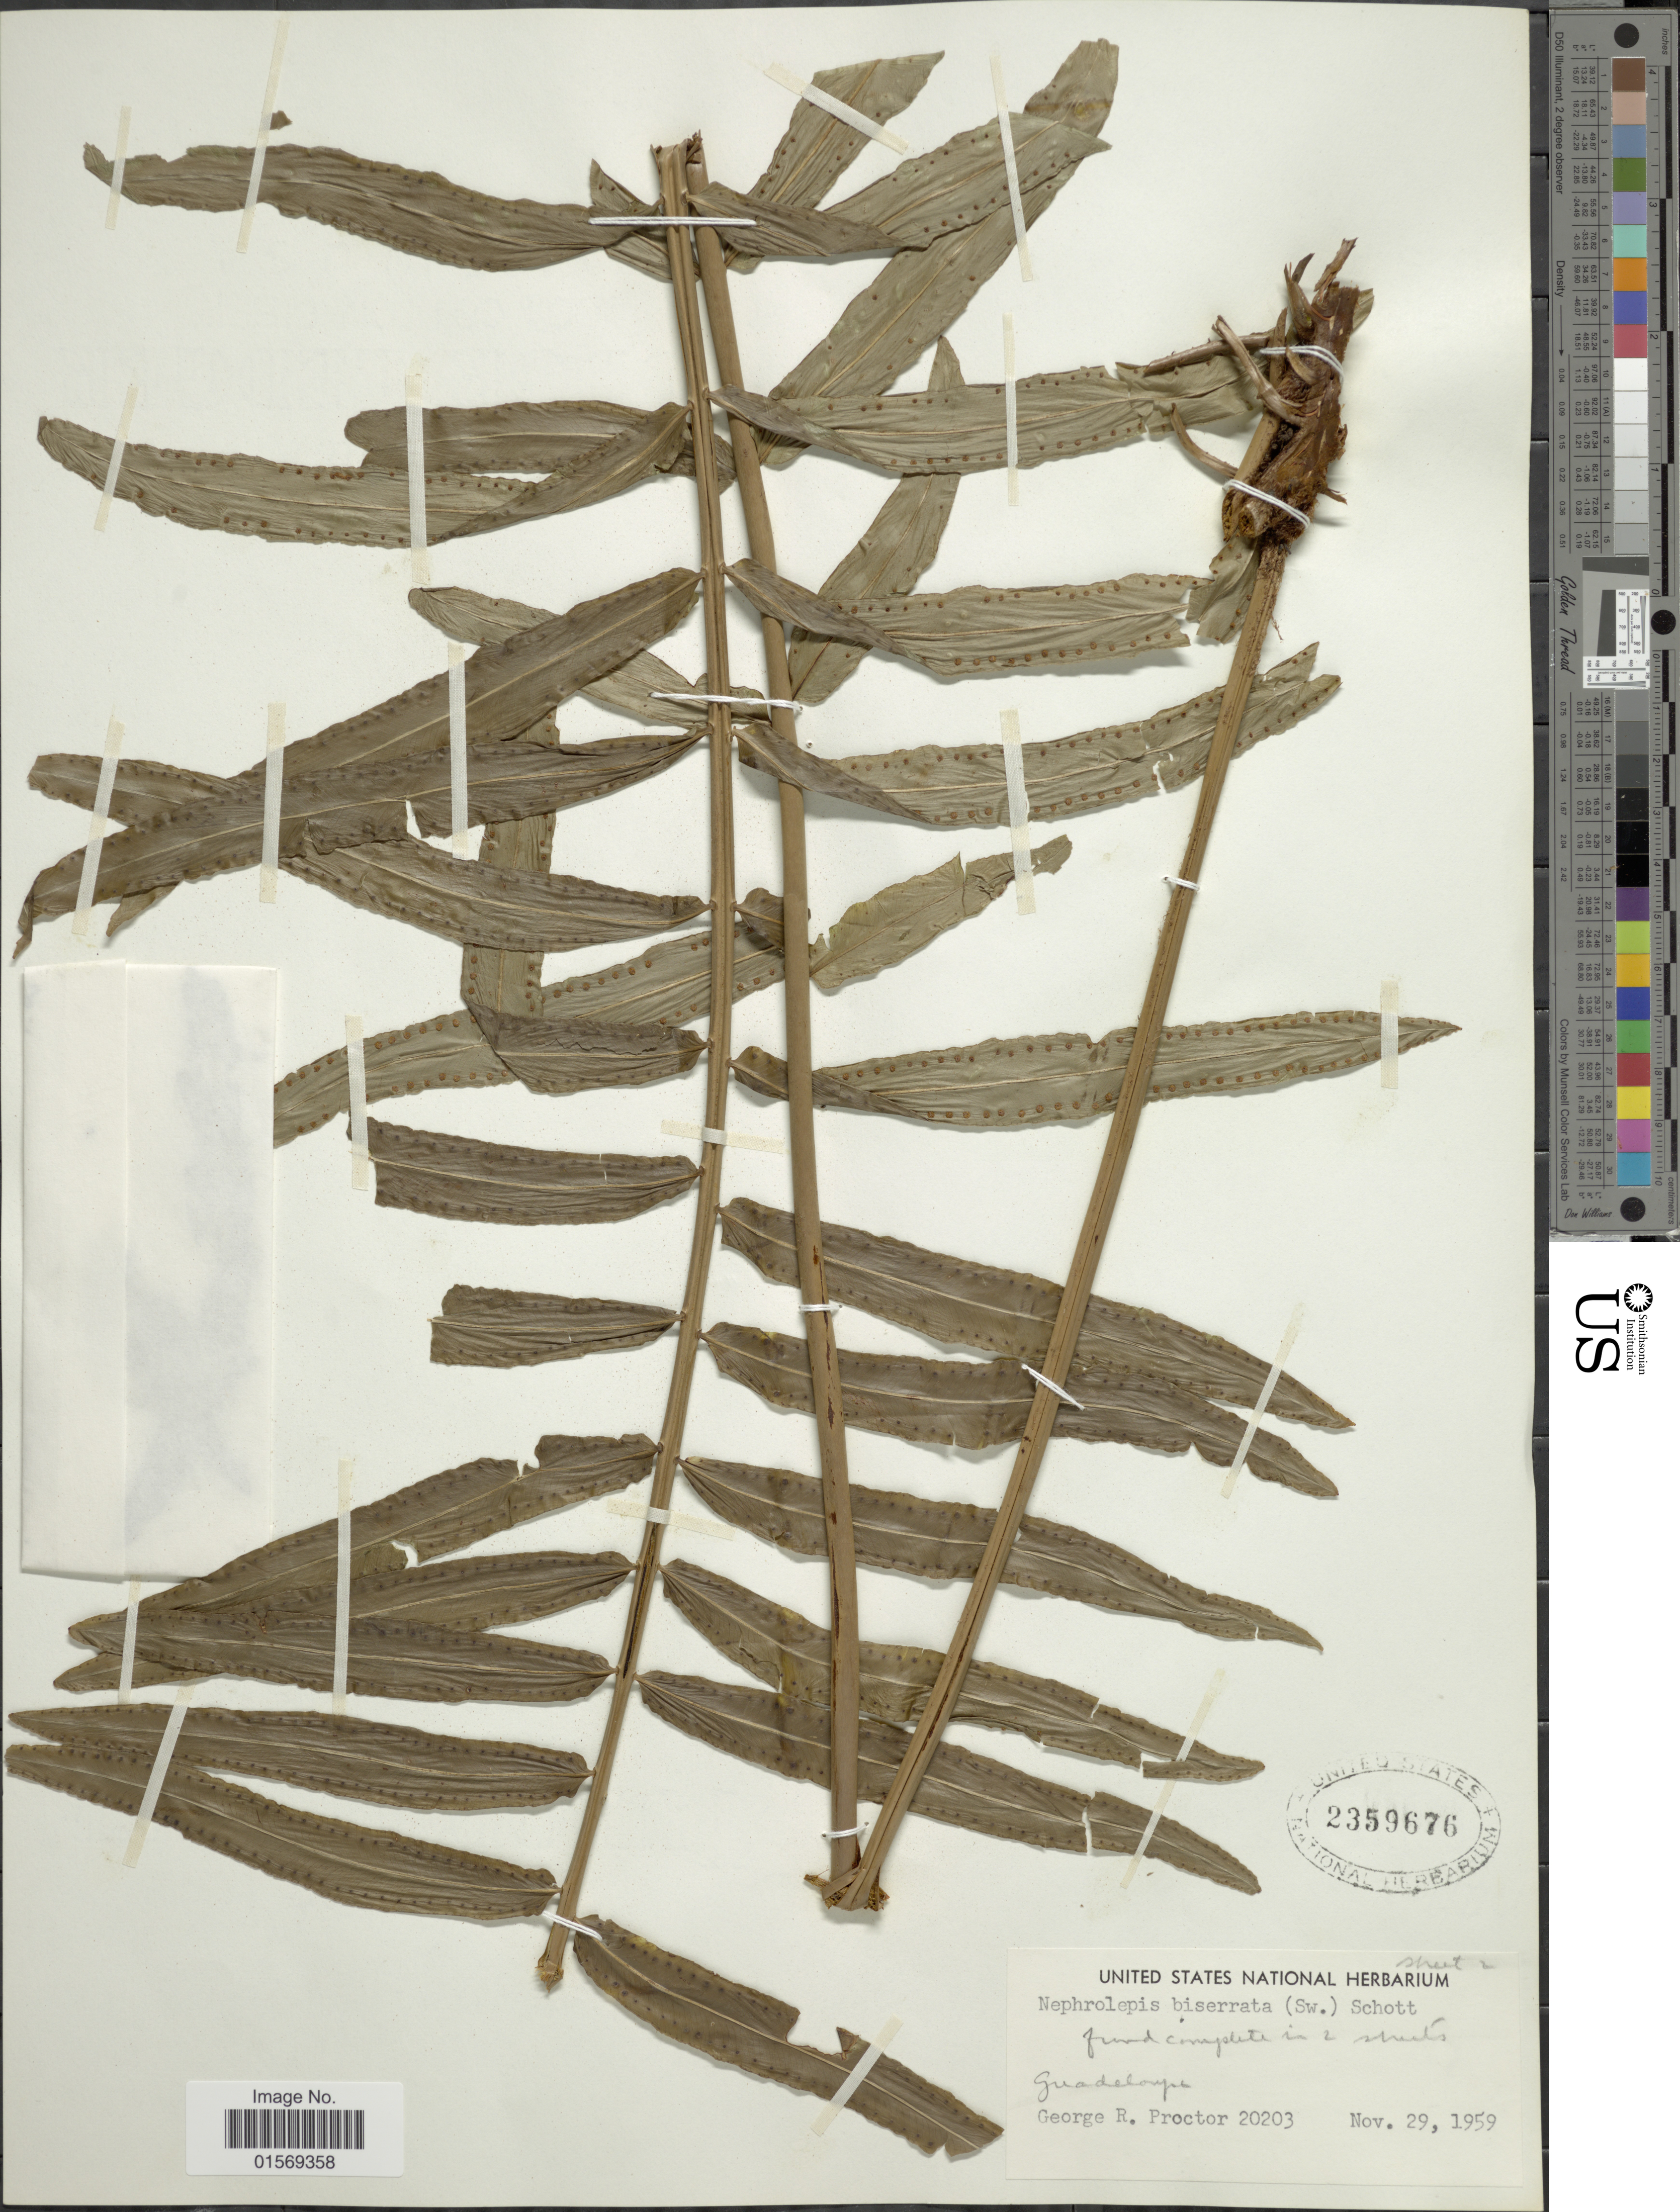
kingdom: Plantae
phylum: Tracheophyta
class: Polypodiopsida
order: Polypodiales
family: Nephrolepidaceae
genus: Nephrolepis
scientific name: Nephrolepis biserrata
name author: (Sw.) Schott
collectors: G. R. Proctor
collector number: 20203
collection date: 1959-11-29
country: Guadeloupe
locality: Guadeloupe.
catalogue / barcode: US 2359676